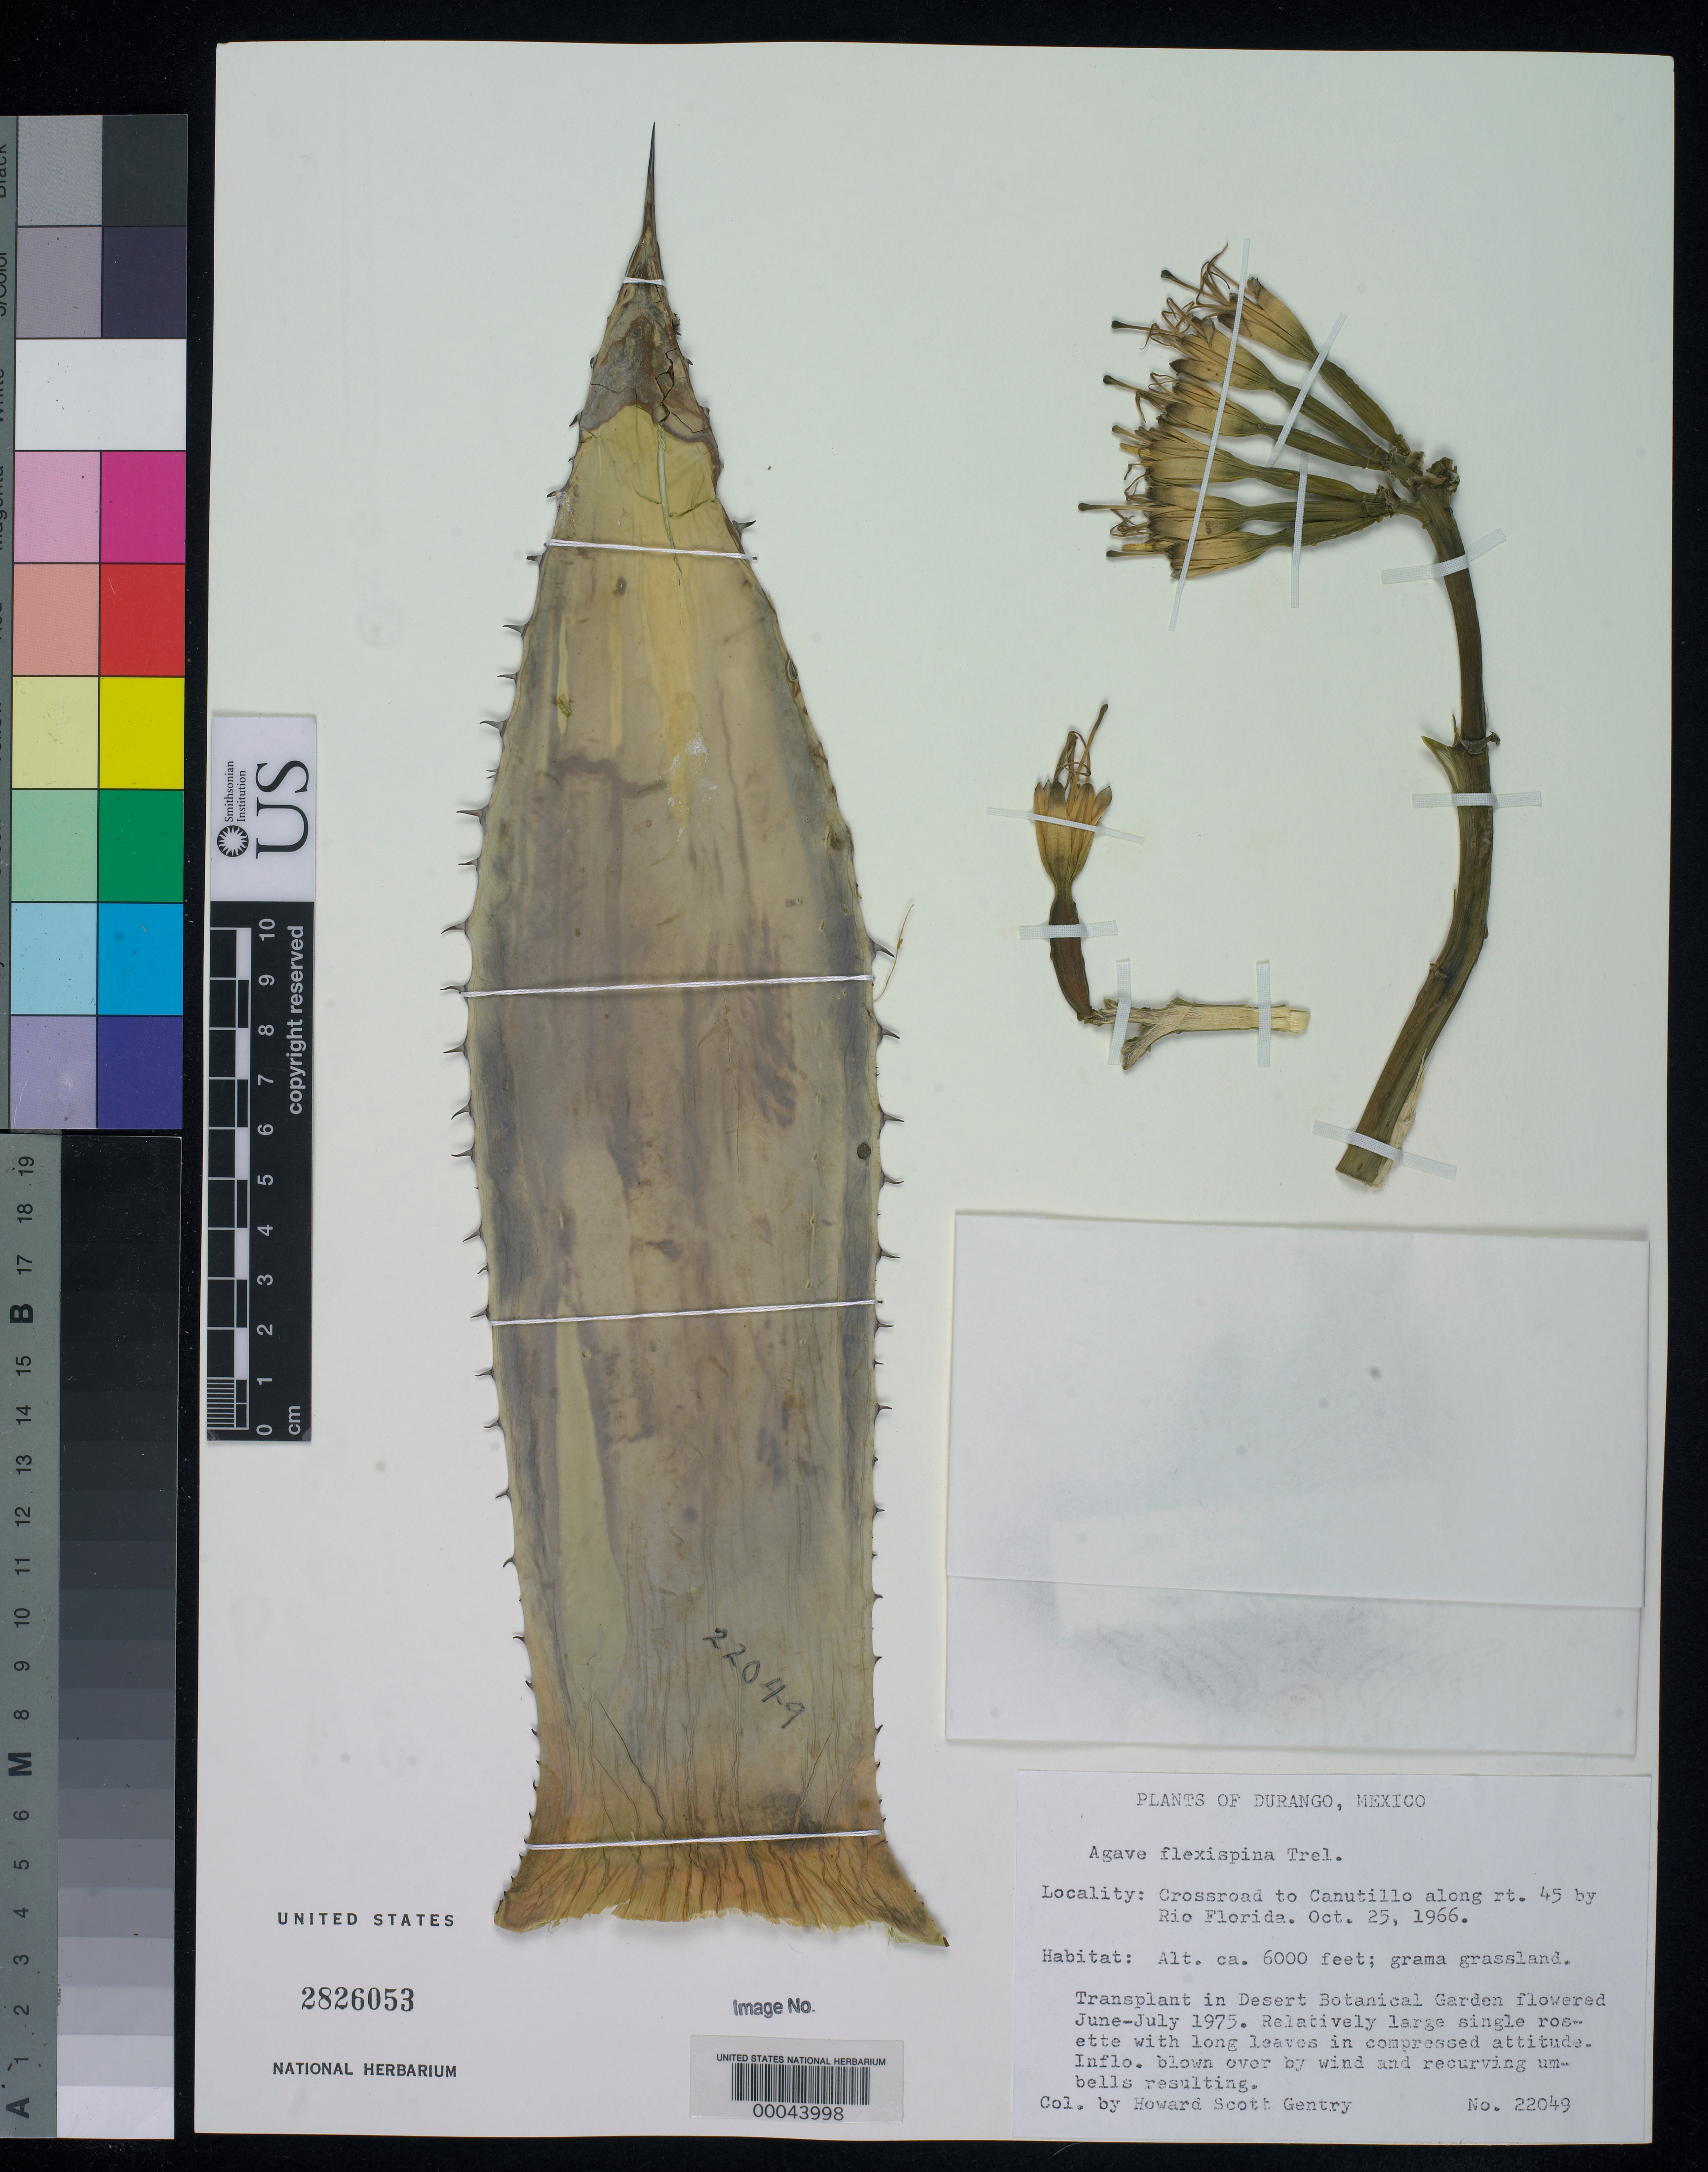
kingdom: Plantae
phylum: Tracheophyta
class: Liliopsida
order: Asparagales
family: Asparagaceae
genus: Agave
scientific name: Agave flexispina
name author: Trel.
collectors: H. S. Gentry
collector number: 22049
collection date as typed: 25 Oct 1966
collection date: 1966-10-25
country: Mexico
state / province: Durango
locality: Crossroad to Canutillo along Rt 45 by Rio Florida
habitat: Grama grassland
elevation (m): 1829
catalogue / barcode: US 2826053